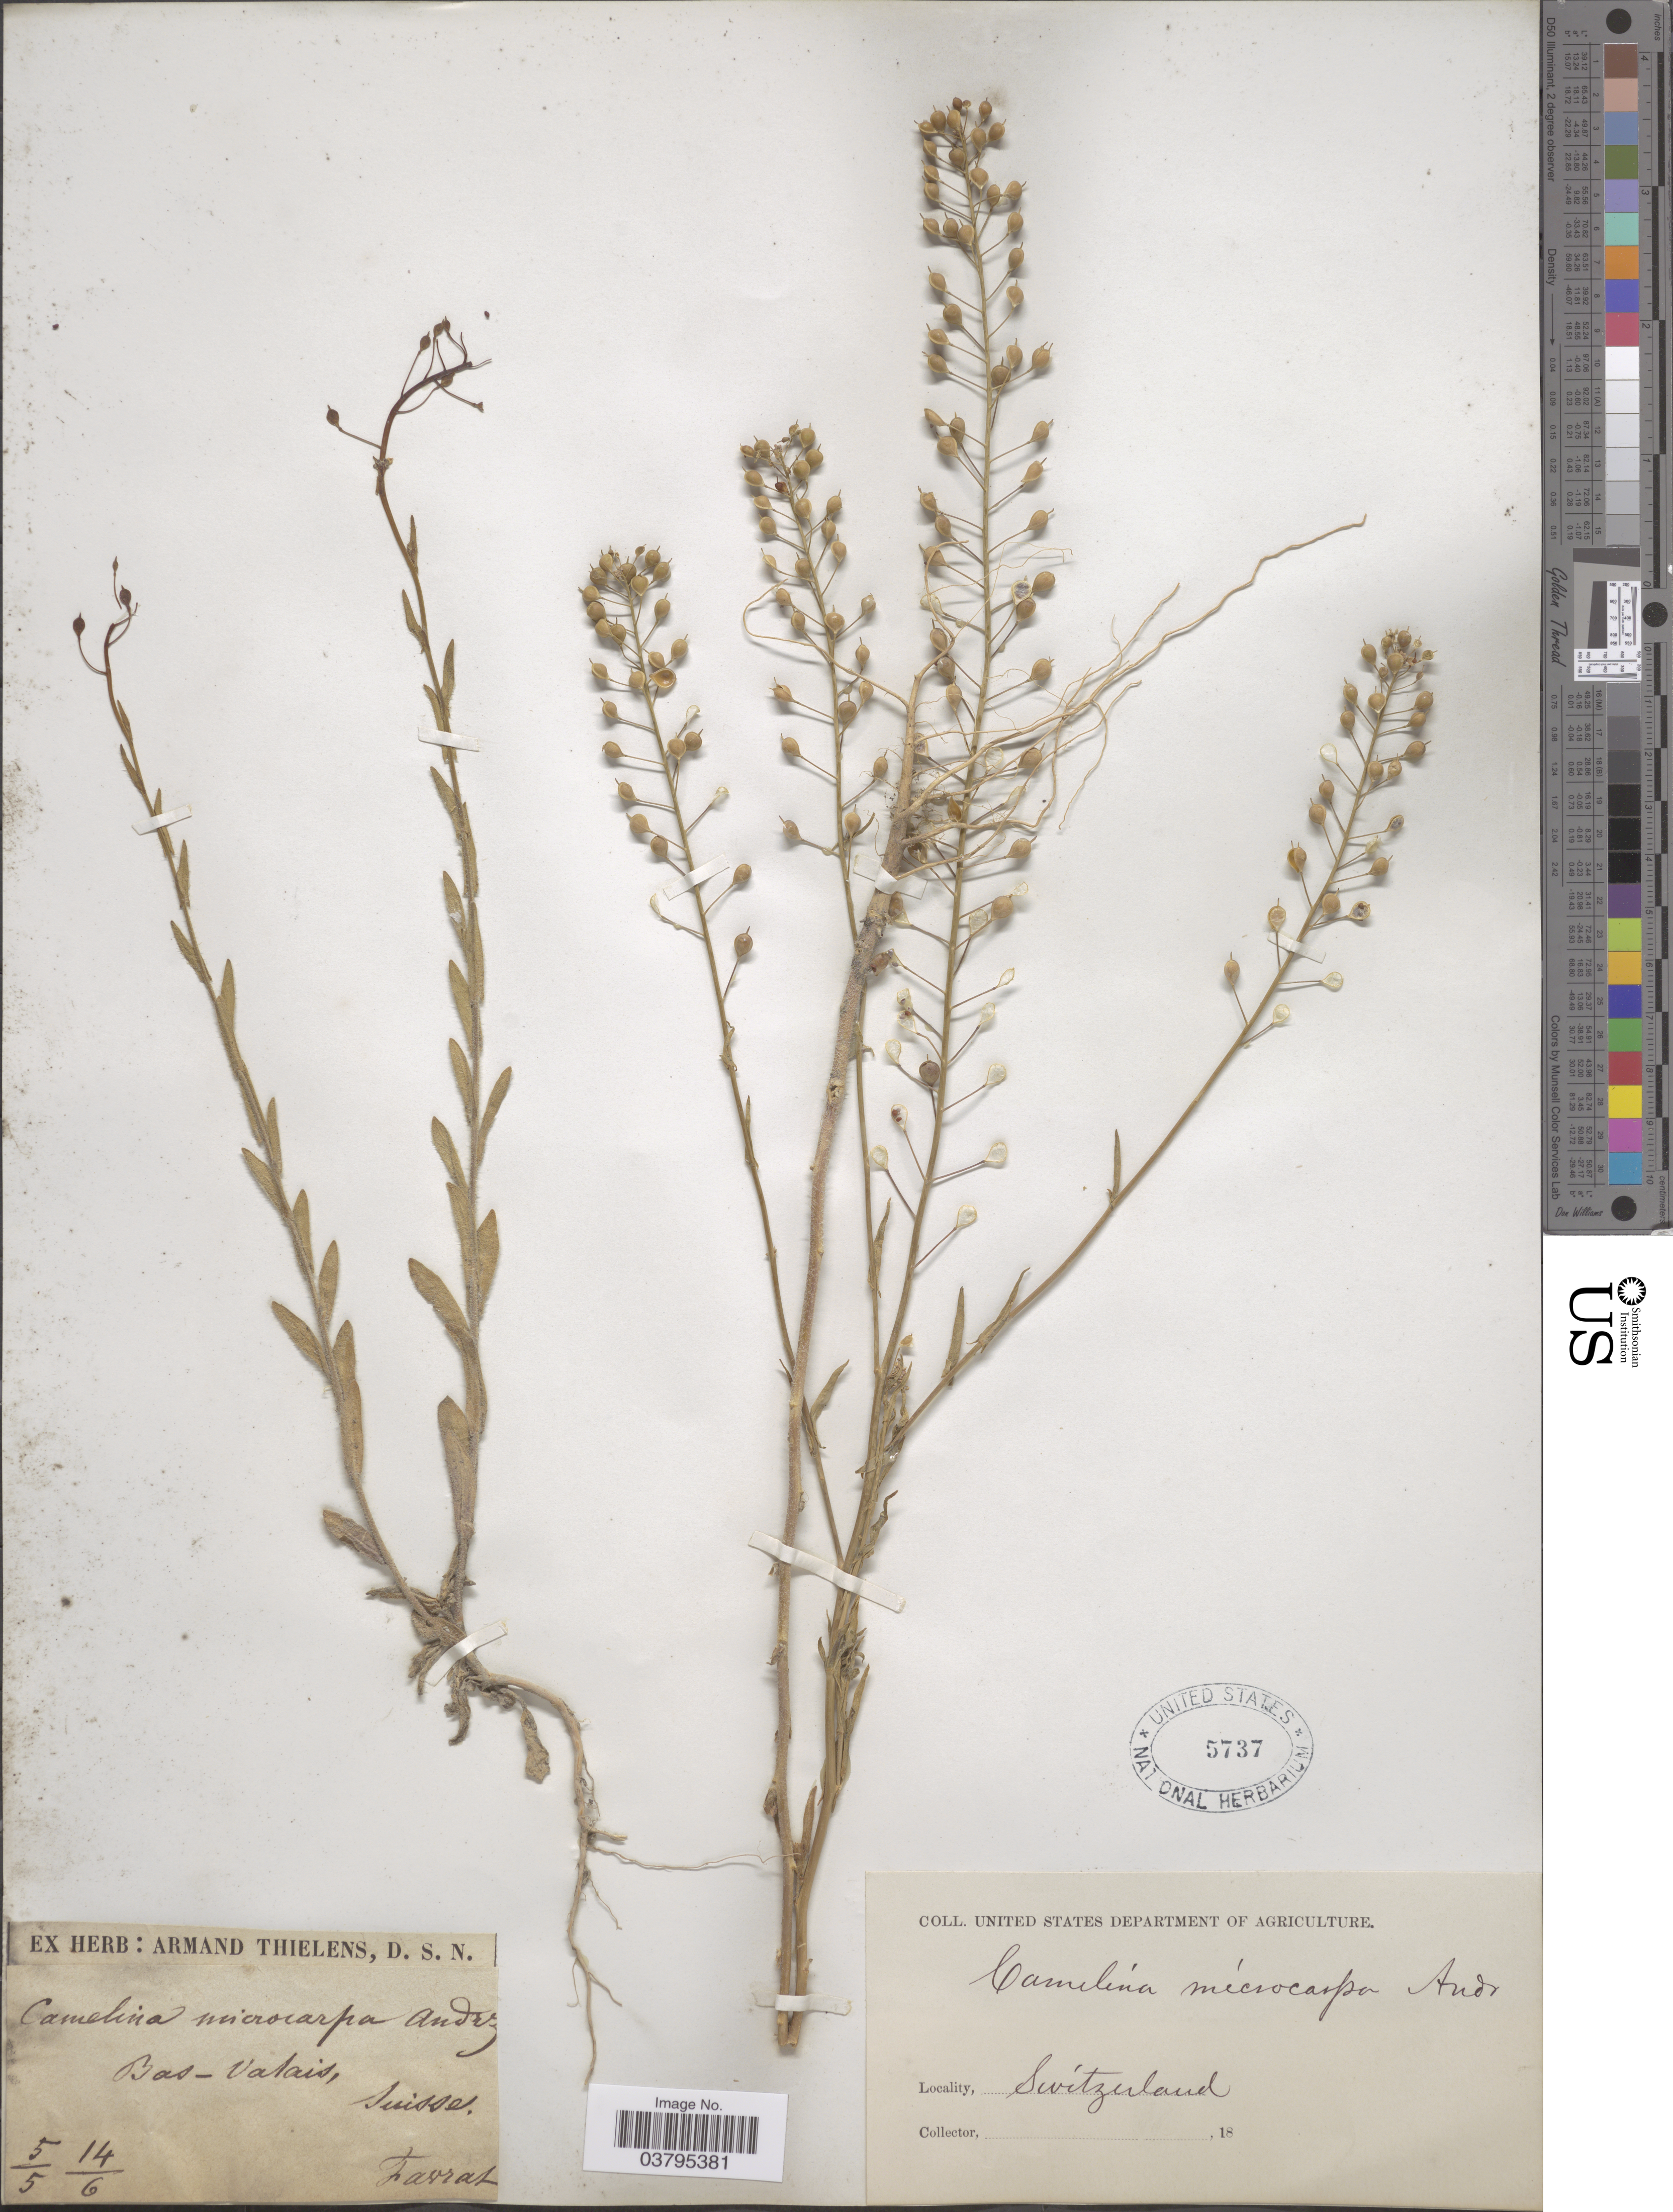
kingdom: Plantae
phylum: Tracheophyta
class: Magnoliopsida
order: Brassicales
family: Brassicaceae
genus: Camelina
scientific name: Camelina microcarpa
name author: DC.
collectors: L. Favrat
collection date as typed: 5/5 14/6 18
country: Switzerland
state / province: Valais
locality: Bas-Valais, Suisse.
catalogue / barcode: US 5737